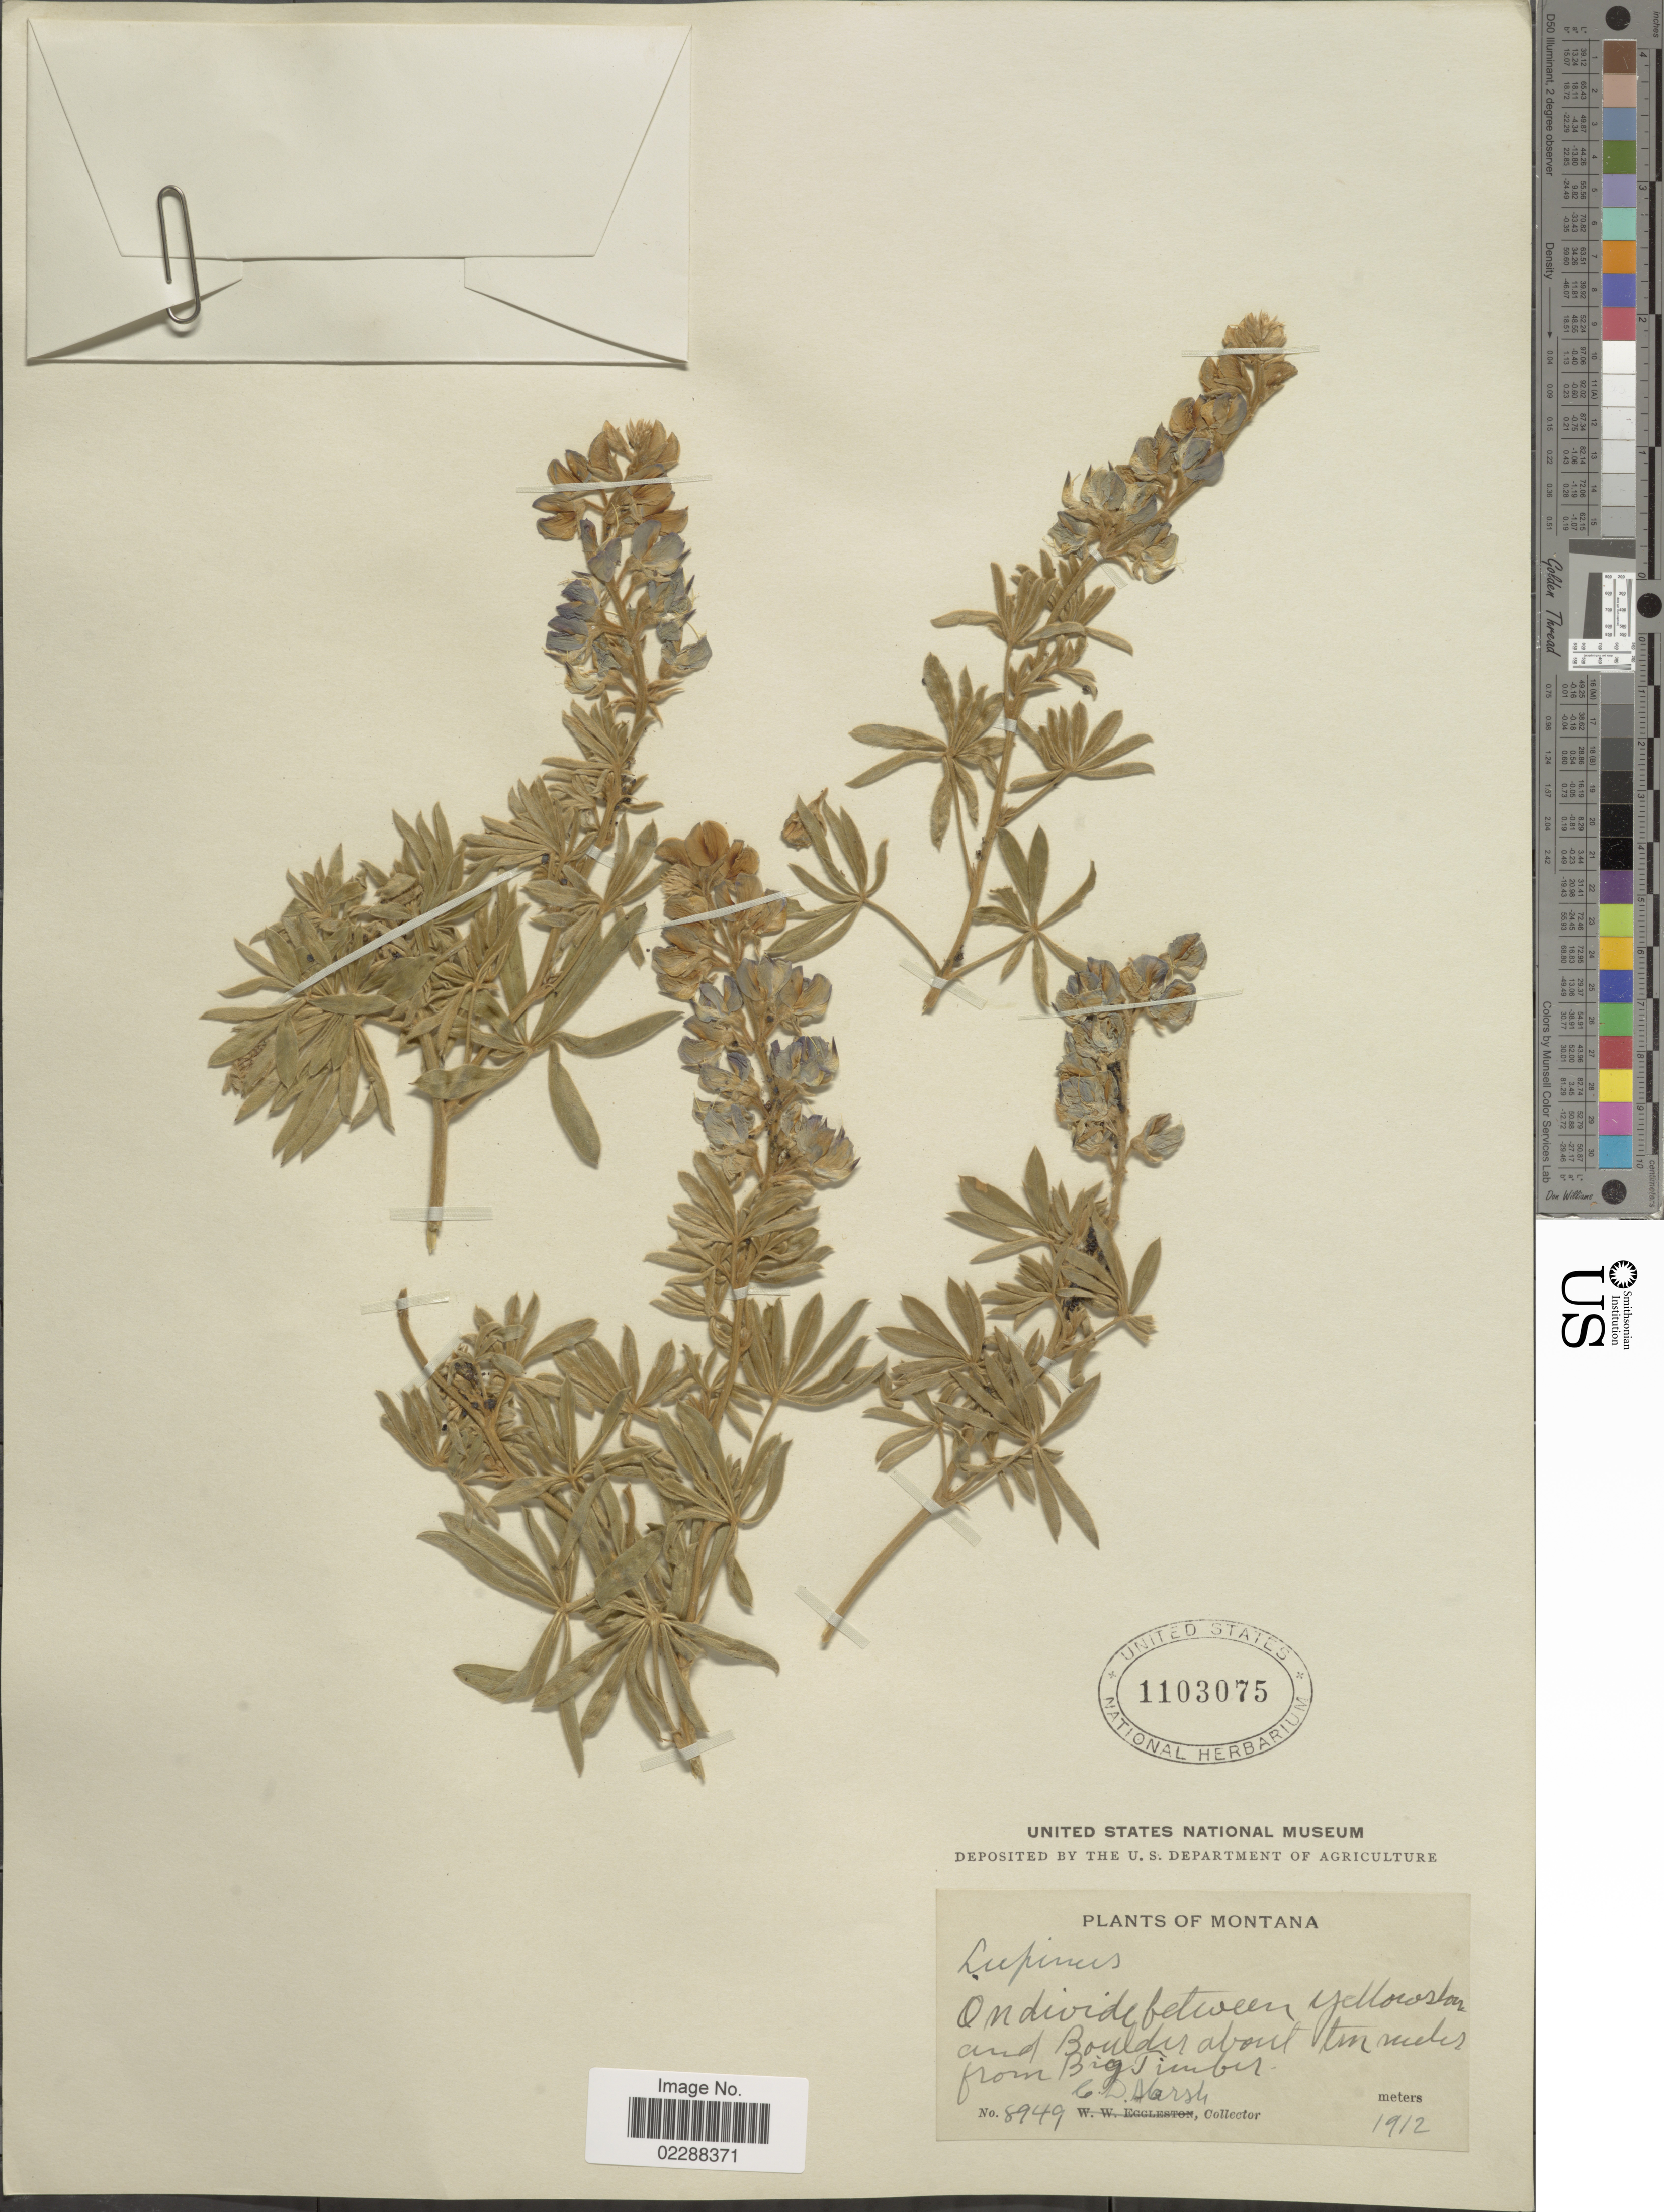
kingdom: Plantae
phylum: Tracheophyta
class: Magnoliopsida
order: Fabales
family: Fabaceae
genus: Lupinus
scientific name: Lupinus sp.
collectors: C. D. Marsh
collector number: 8949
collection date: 1912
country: United States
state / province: Montana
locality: On divide between yellowstone and Boulder about ten meters from BIg Timber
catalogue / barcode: US 1103075